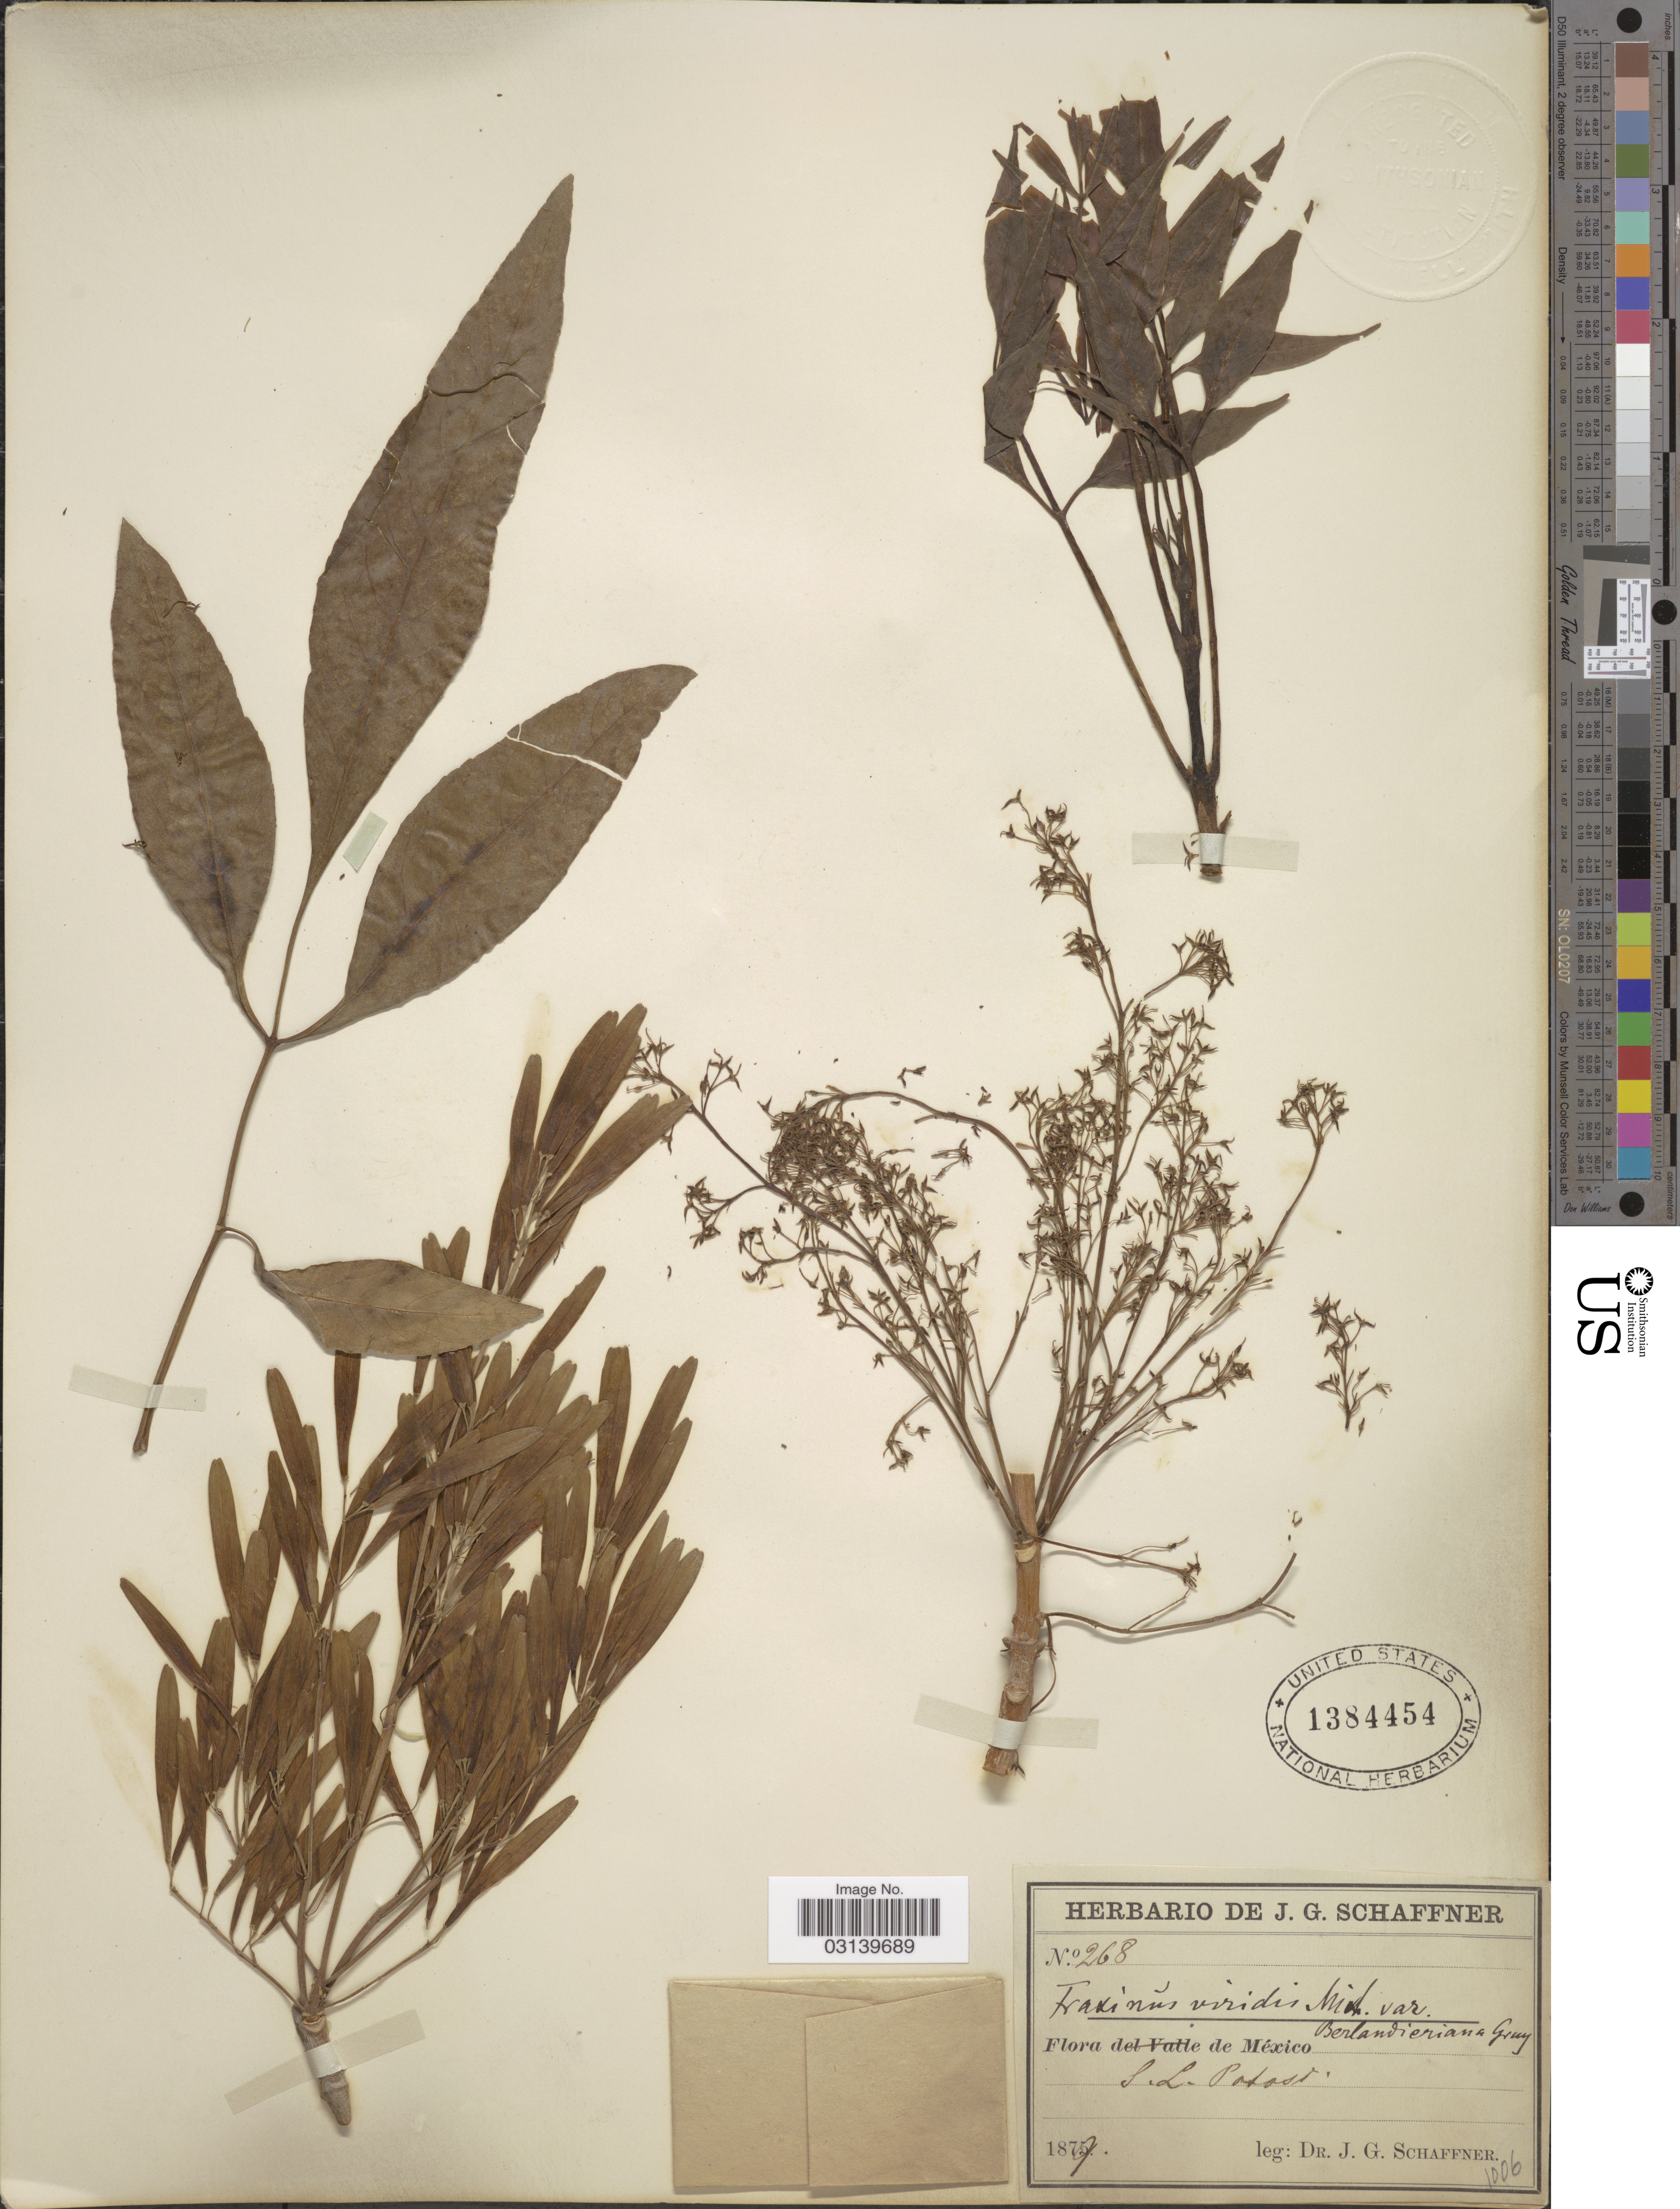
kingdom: Plantae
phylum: Tracheophyta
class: Magnoliopsida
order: Lamiales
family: Oleaceae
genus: Fraxinus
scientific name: Fraxinus velutina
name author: Torr.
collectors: J. G. Schaffner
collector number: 268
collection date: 1879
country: Mexico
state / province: San Luis Potosí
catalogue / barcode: US 1384454